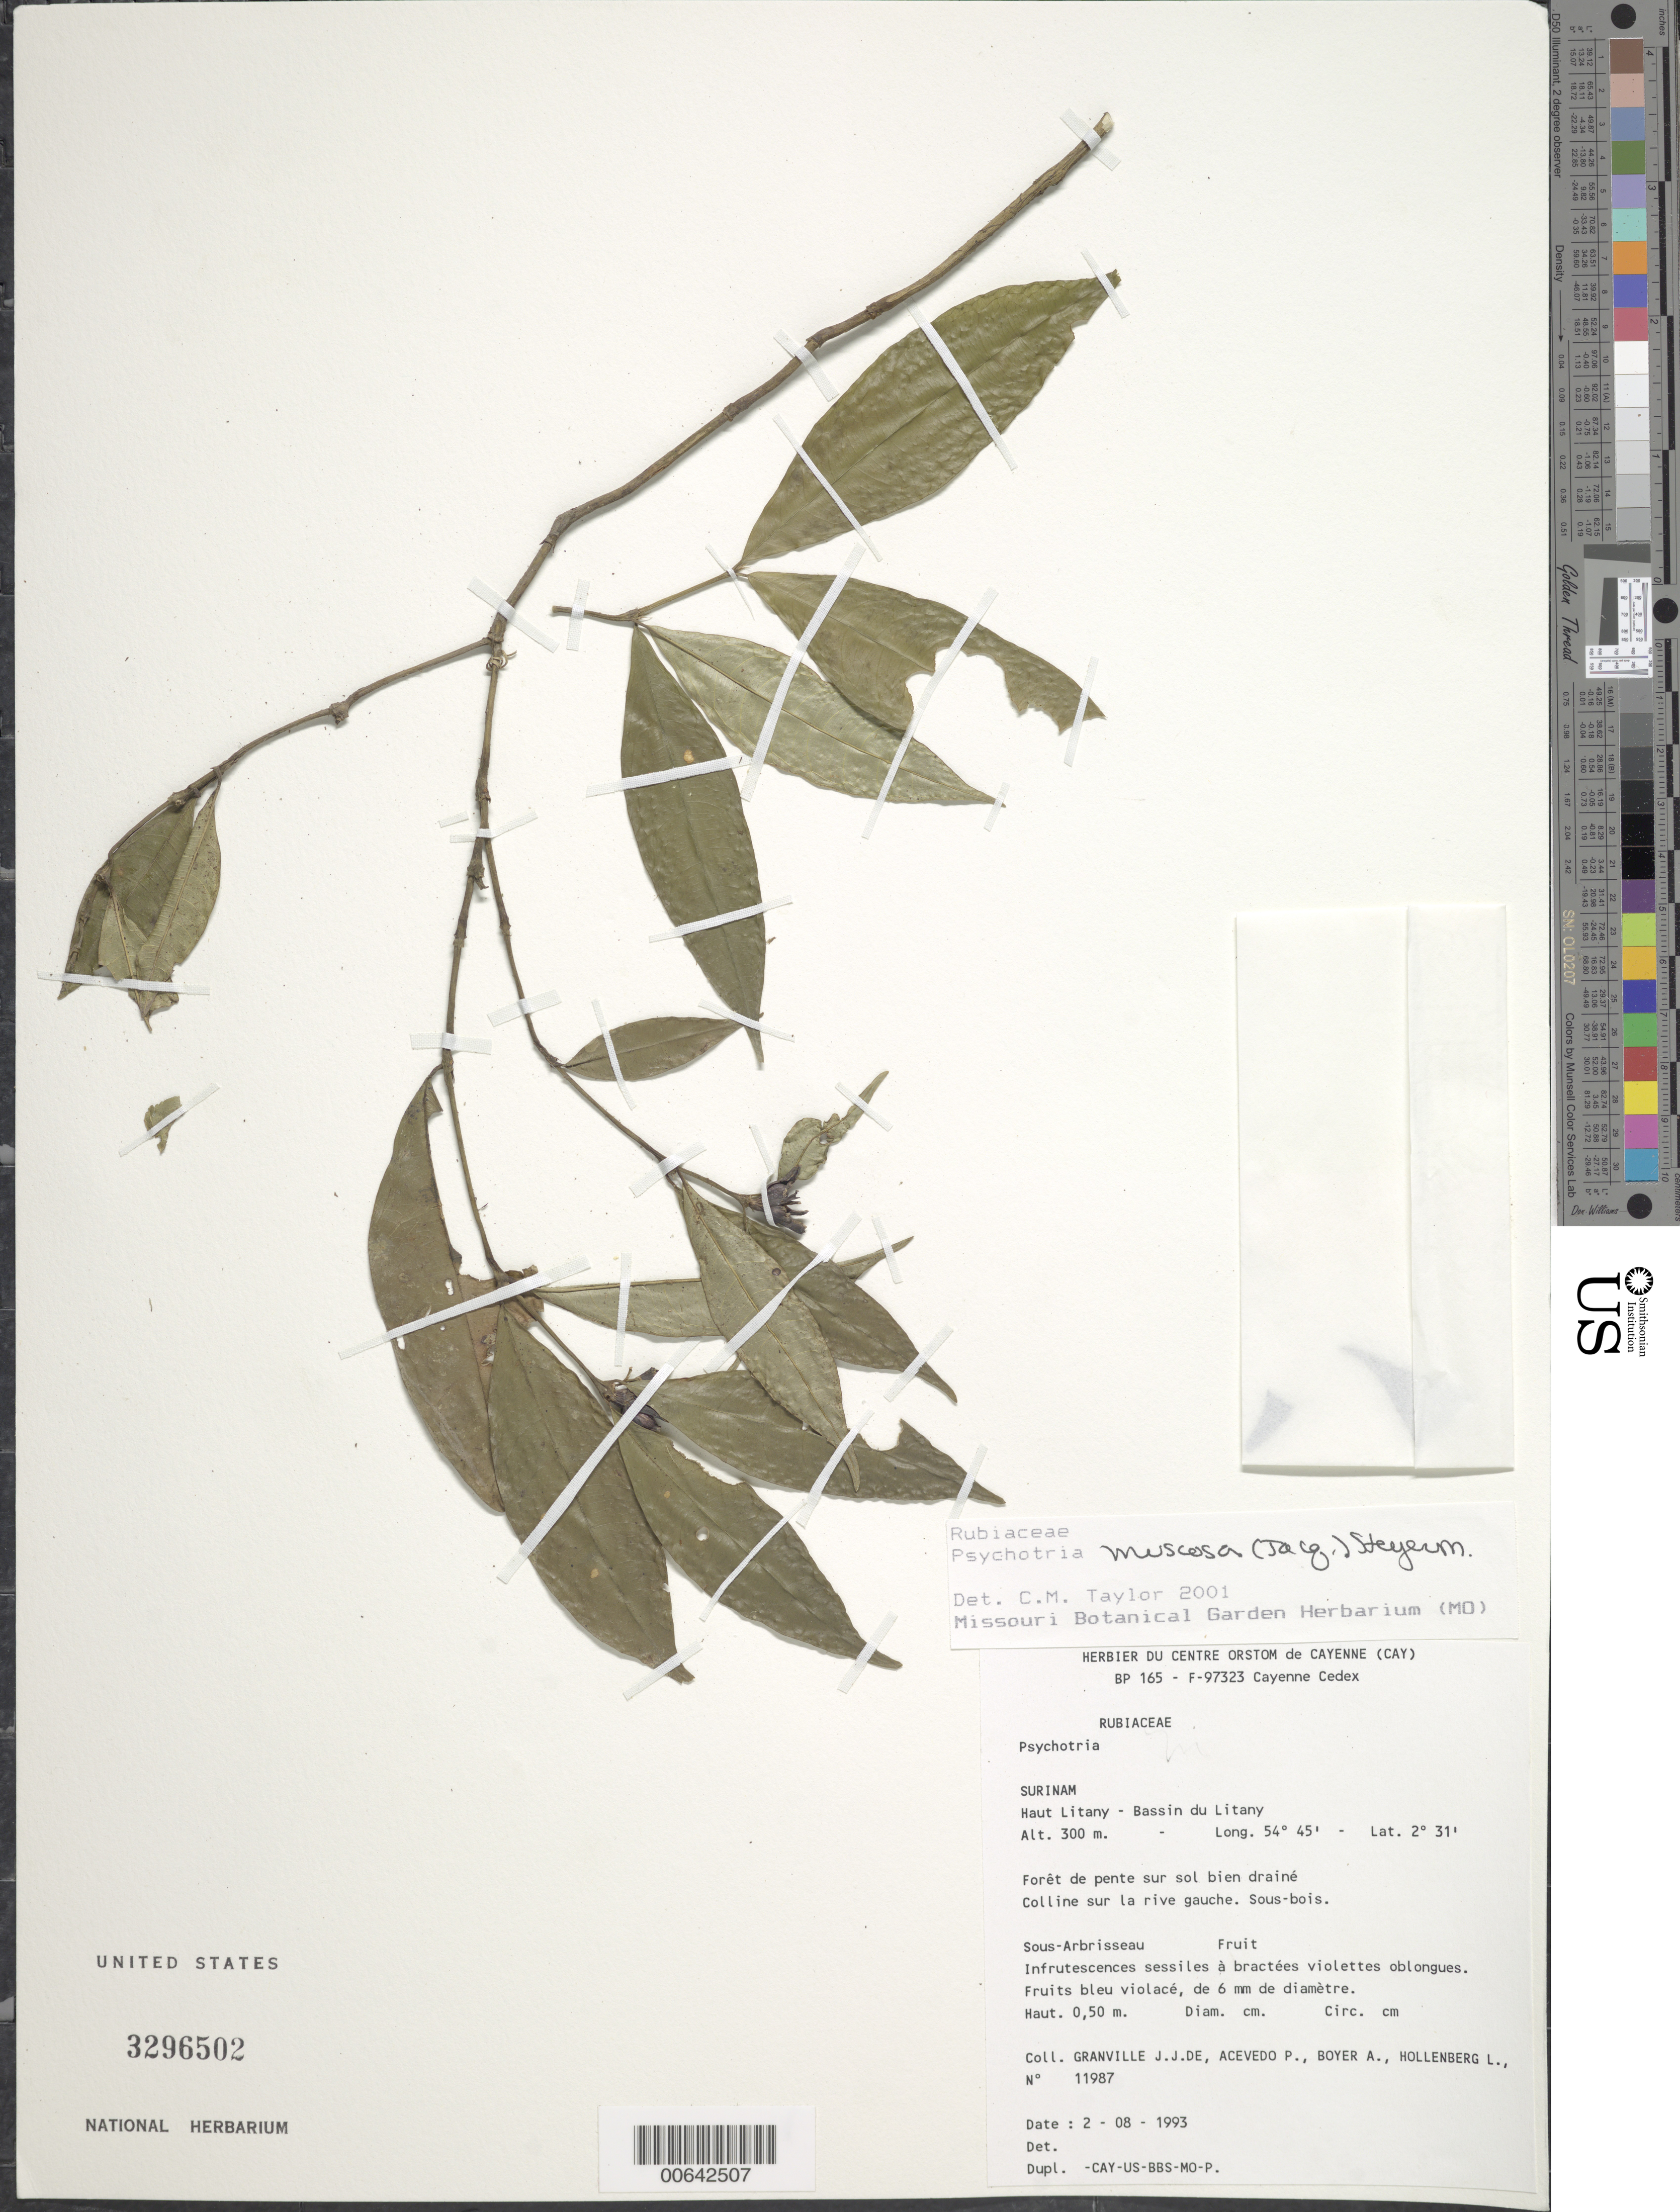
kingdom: Plantae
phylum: Tracheophyta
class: Magnoliopsida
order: Gentianales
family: Rubiaceae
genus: Palicourea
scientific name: Palicourea muscosa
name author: (Jacq.) Delprete & J.H. Kirkbr.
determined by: Kirkbride, J. H., Jr.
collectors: J.-J. de Granville, P. Acevedo-Rodr., A. Boyer & L. Hollenberg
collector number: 11987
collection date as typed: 2-Aug-93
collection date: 1993-08-02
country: Suriname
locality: Haut Litany, Bassin du Litany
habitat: Slope forest, well drained soil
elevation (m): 300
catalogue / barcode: US 3296502